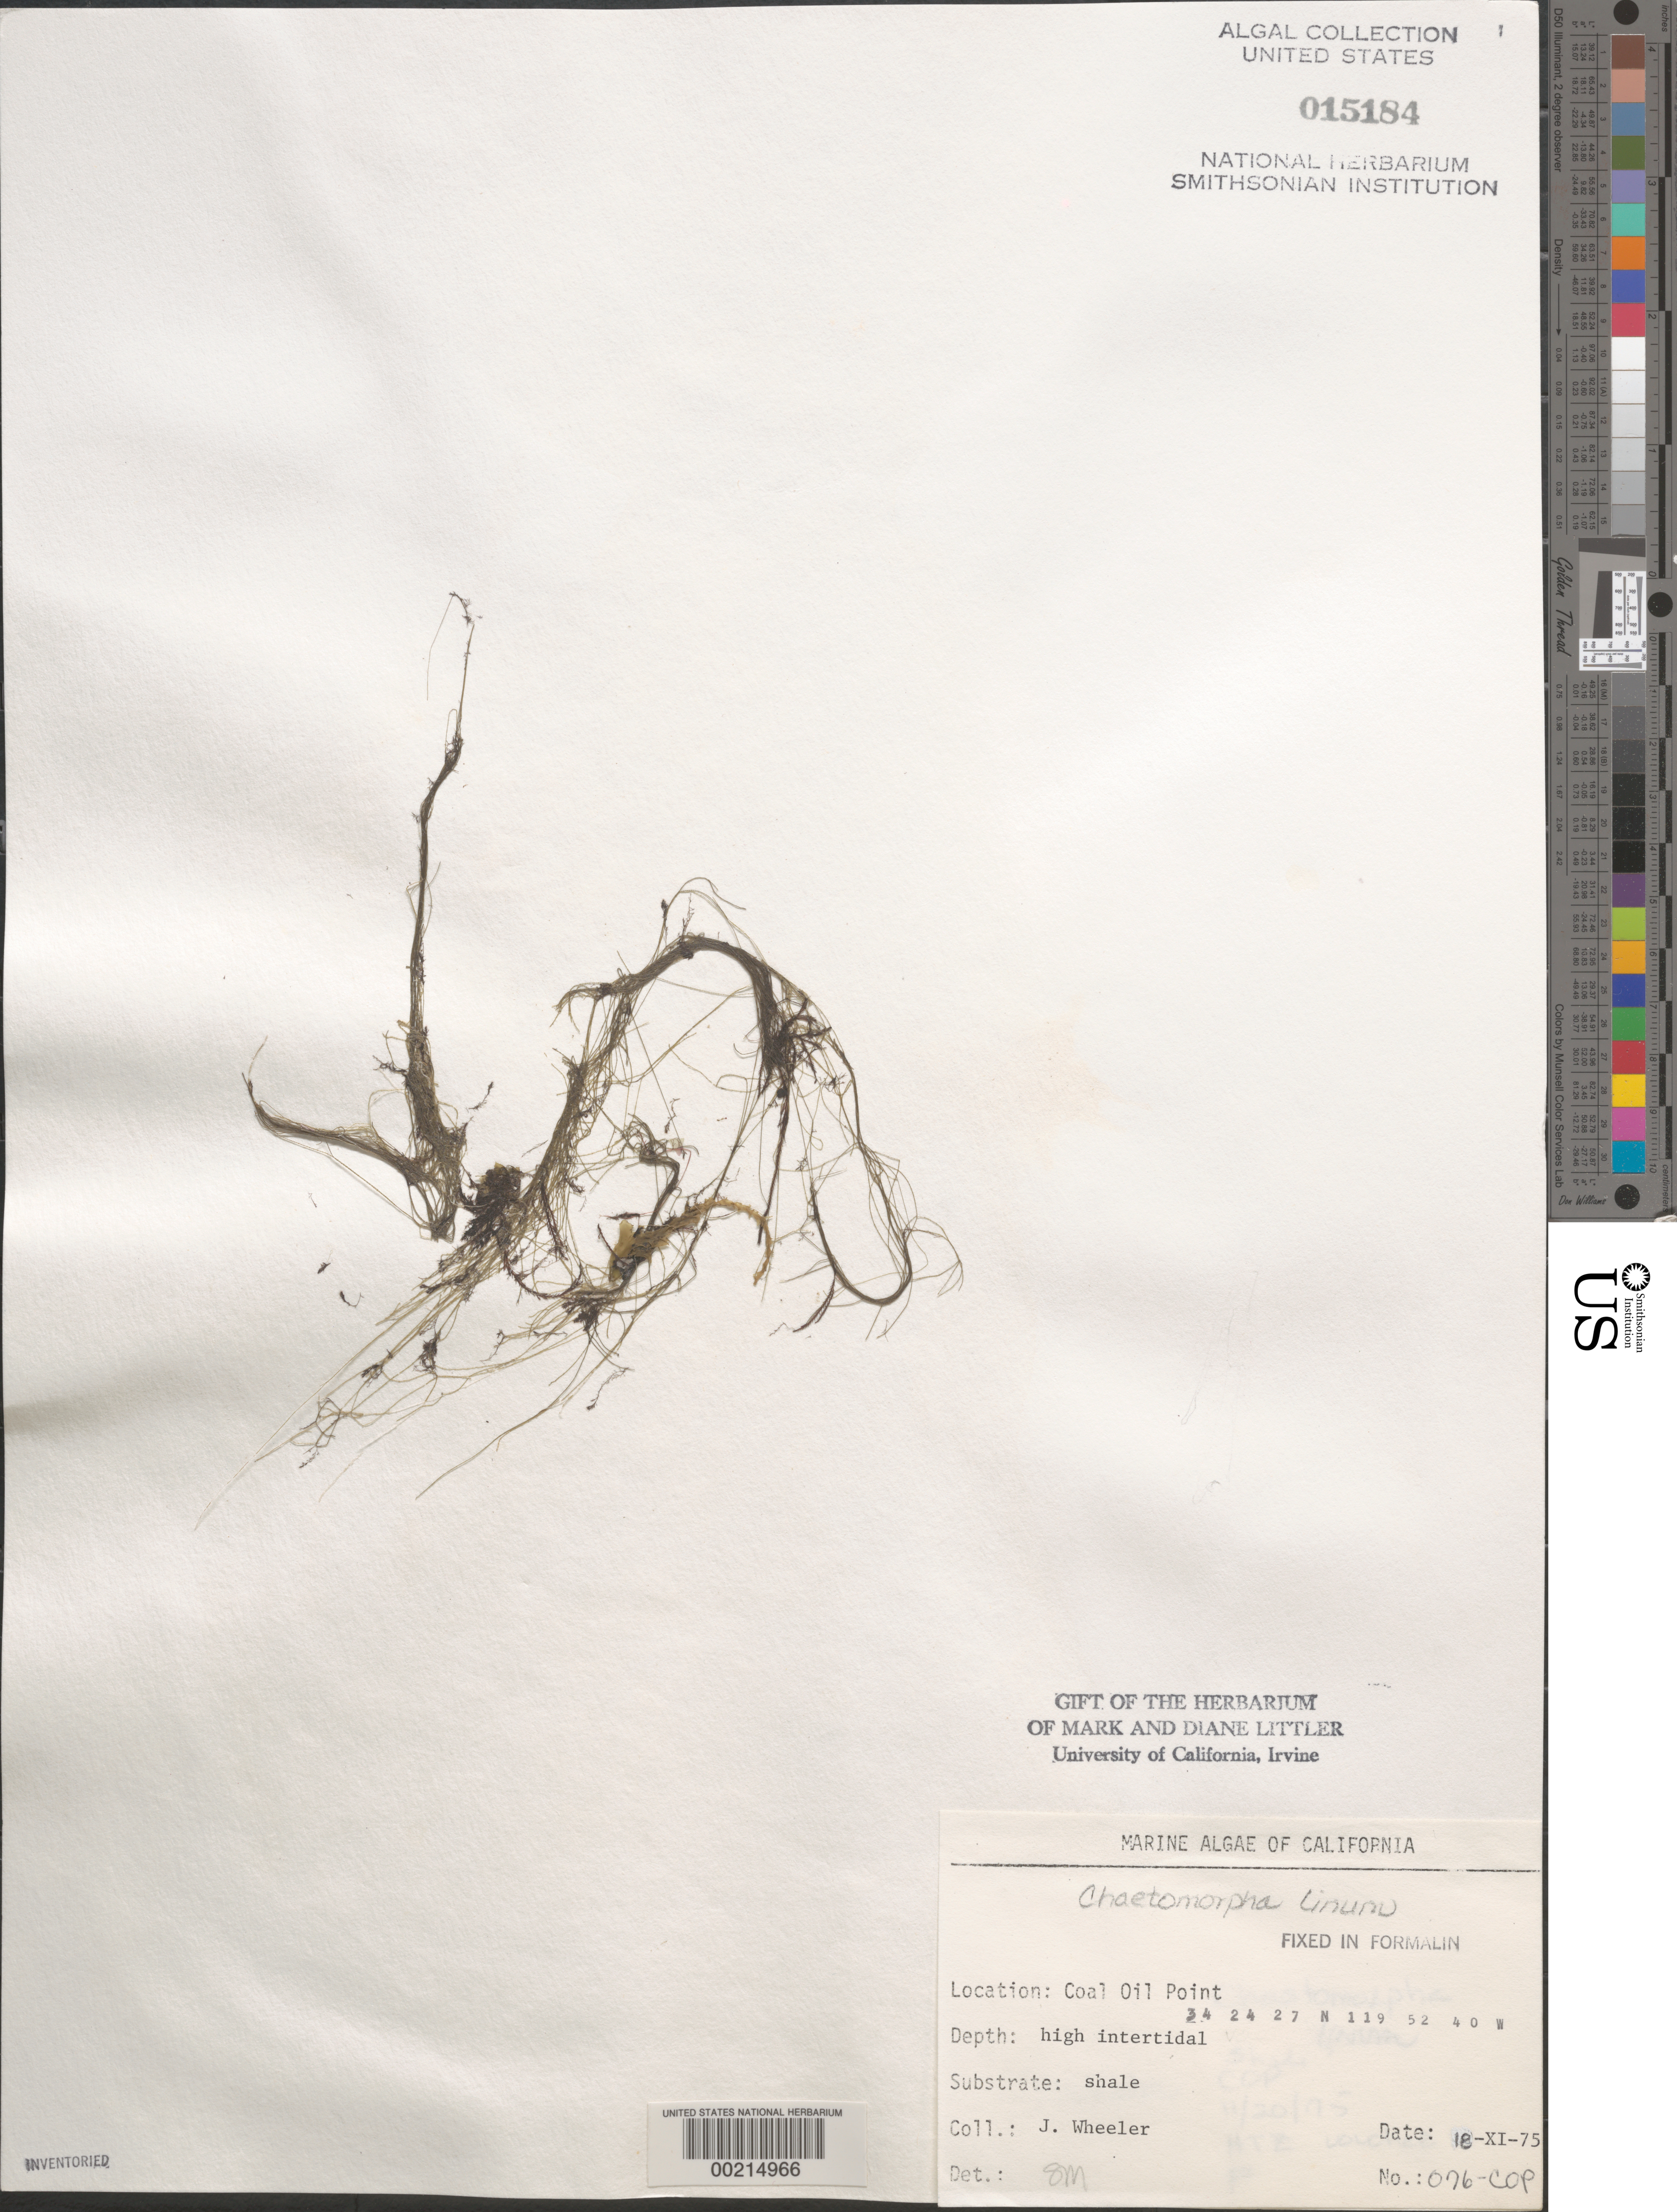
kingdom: Plantae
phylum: Chlorophyta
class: Ulvophyceae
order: Cladophorales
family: Cladophoraceae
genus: Chaetomorpha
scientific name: Chaetomorpha linum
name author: (O.F. Muell.) Kütz.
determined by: Murray, S. N.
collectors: J. L. Wheeler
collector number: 076-cop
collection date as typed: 18 Nov 1975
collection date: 1975-11-18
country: United States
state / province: California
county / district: Santa Barbara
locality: Coal Oil Point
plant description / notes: BLM-SOCALBIGHT Rocky Intertidal Survey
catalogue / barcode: US 15184